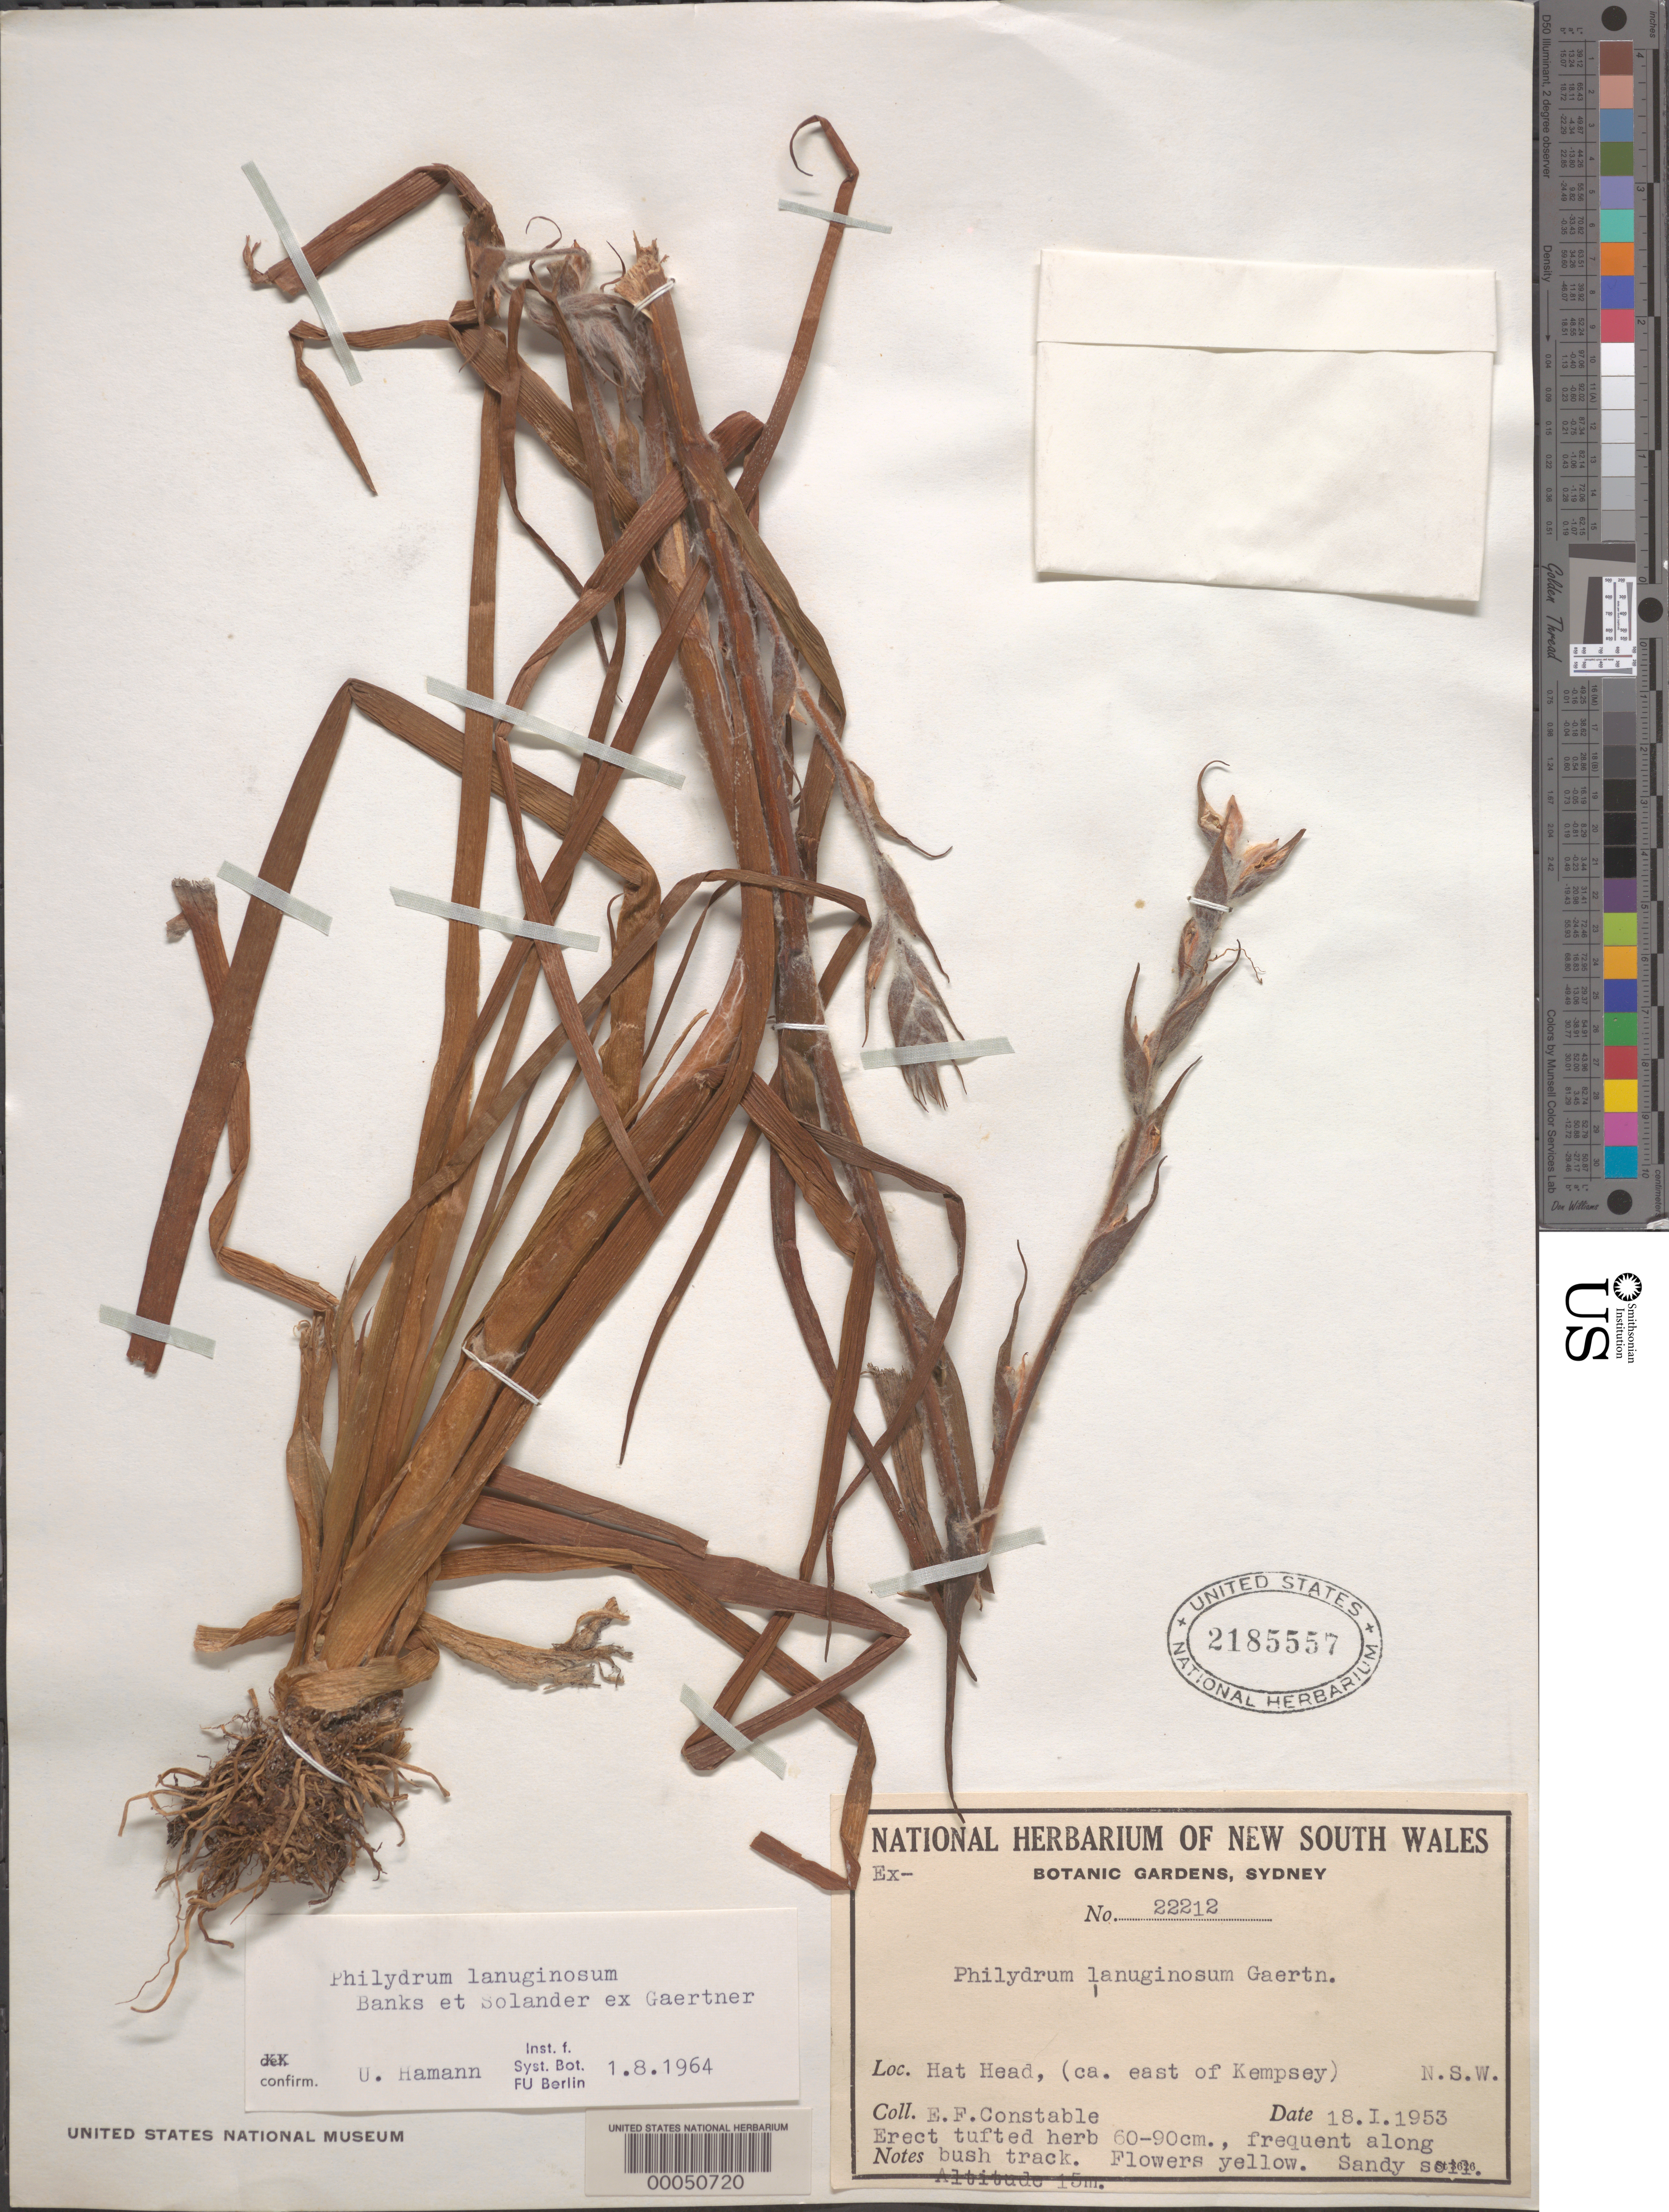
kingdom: Plantae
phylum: Tracheophyta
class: Liliopsida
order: Commelinales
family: Philydraceae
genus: Philydrum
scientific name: Philydrum lanuginosum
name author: Banks & Sol. ex Gaertn.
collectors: E. F. Constable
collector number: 22212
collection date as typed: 18 Jan 1953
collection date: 1953-01-18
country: Australia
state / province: New South Wales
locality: Hat head, e of kempsey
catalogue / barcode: US 2185557